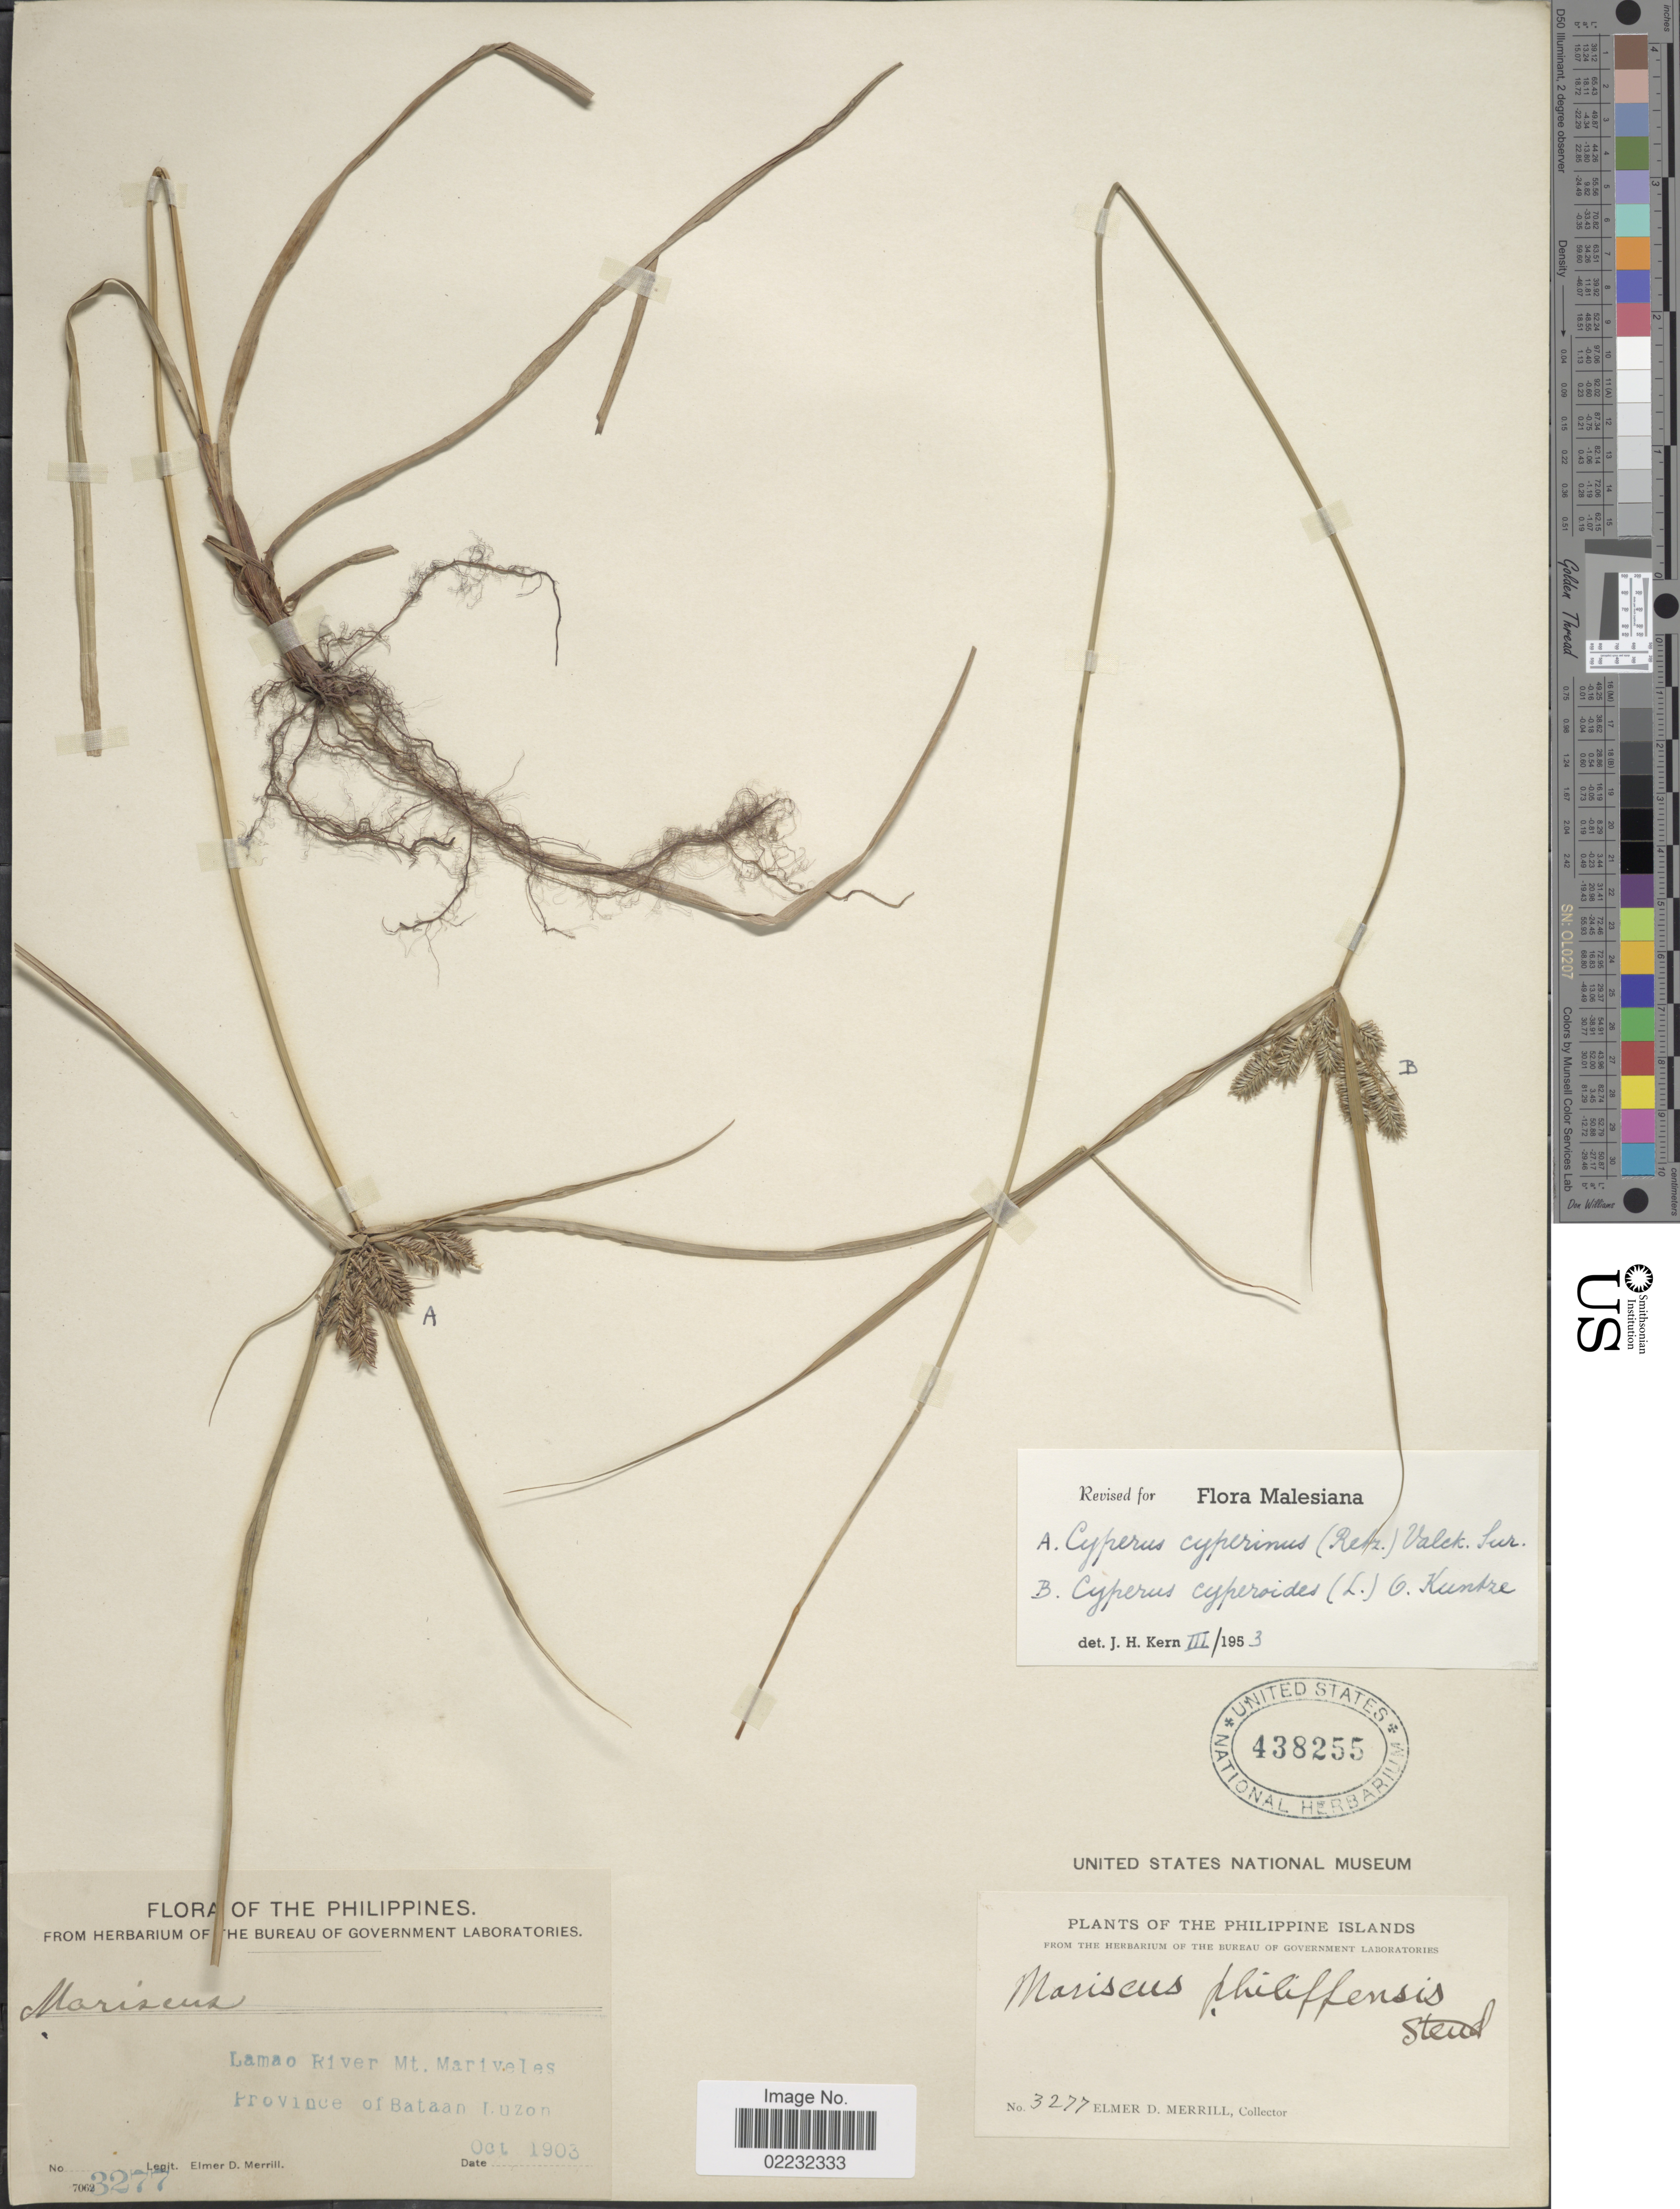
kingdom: Plantae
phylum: Tracheophyta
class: Liliopsida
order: Poales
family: Cyperaceae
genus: Cyperus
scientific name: Cyperus cyperinus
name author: (Retz.) Valck. Sur.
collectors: E. D. Merrill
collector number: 3277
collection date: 1903-10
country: Philippines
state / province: Cagayan Valley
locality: Lamao River Mt. Mariveles, Province of Bataan Luzon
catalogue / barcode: US 438255